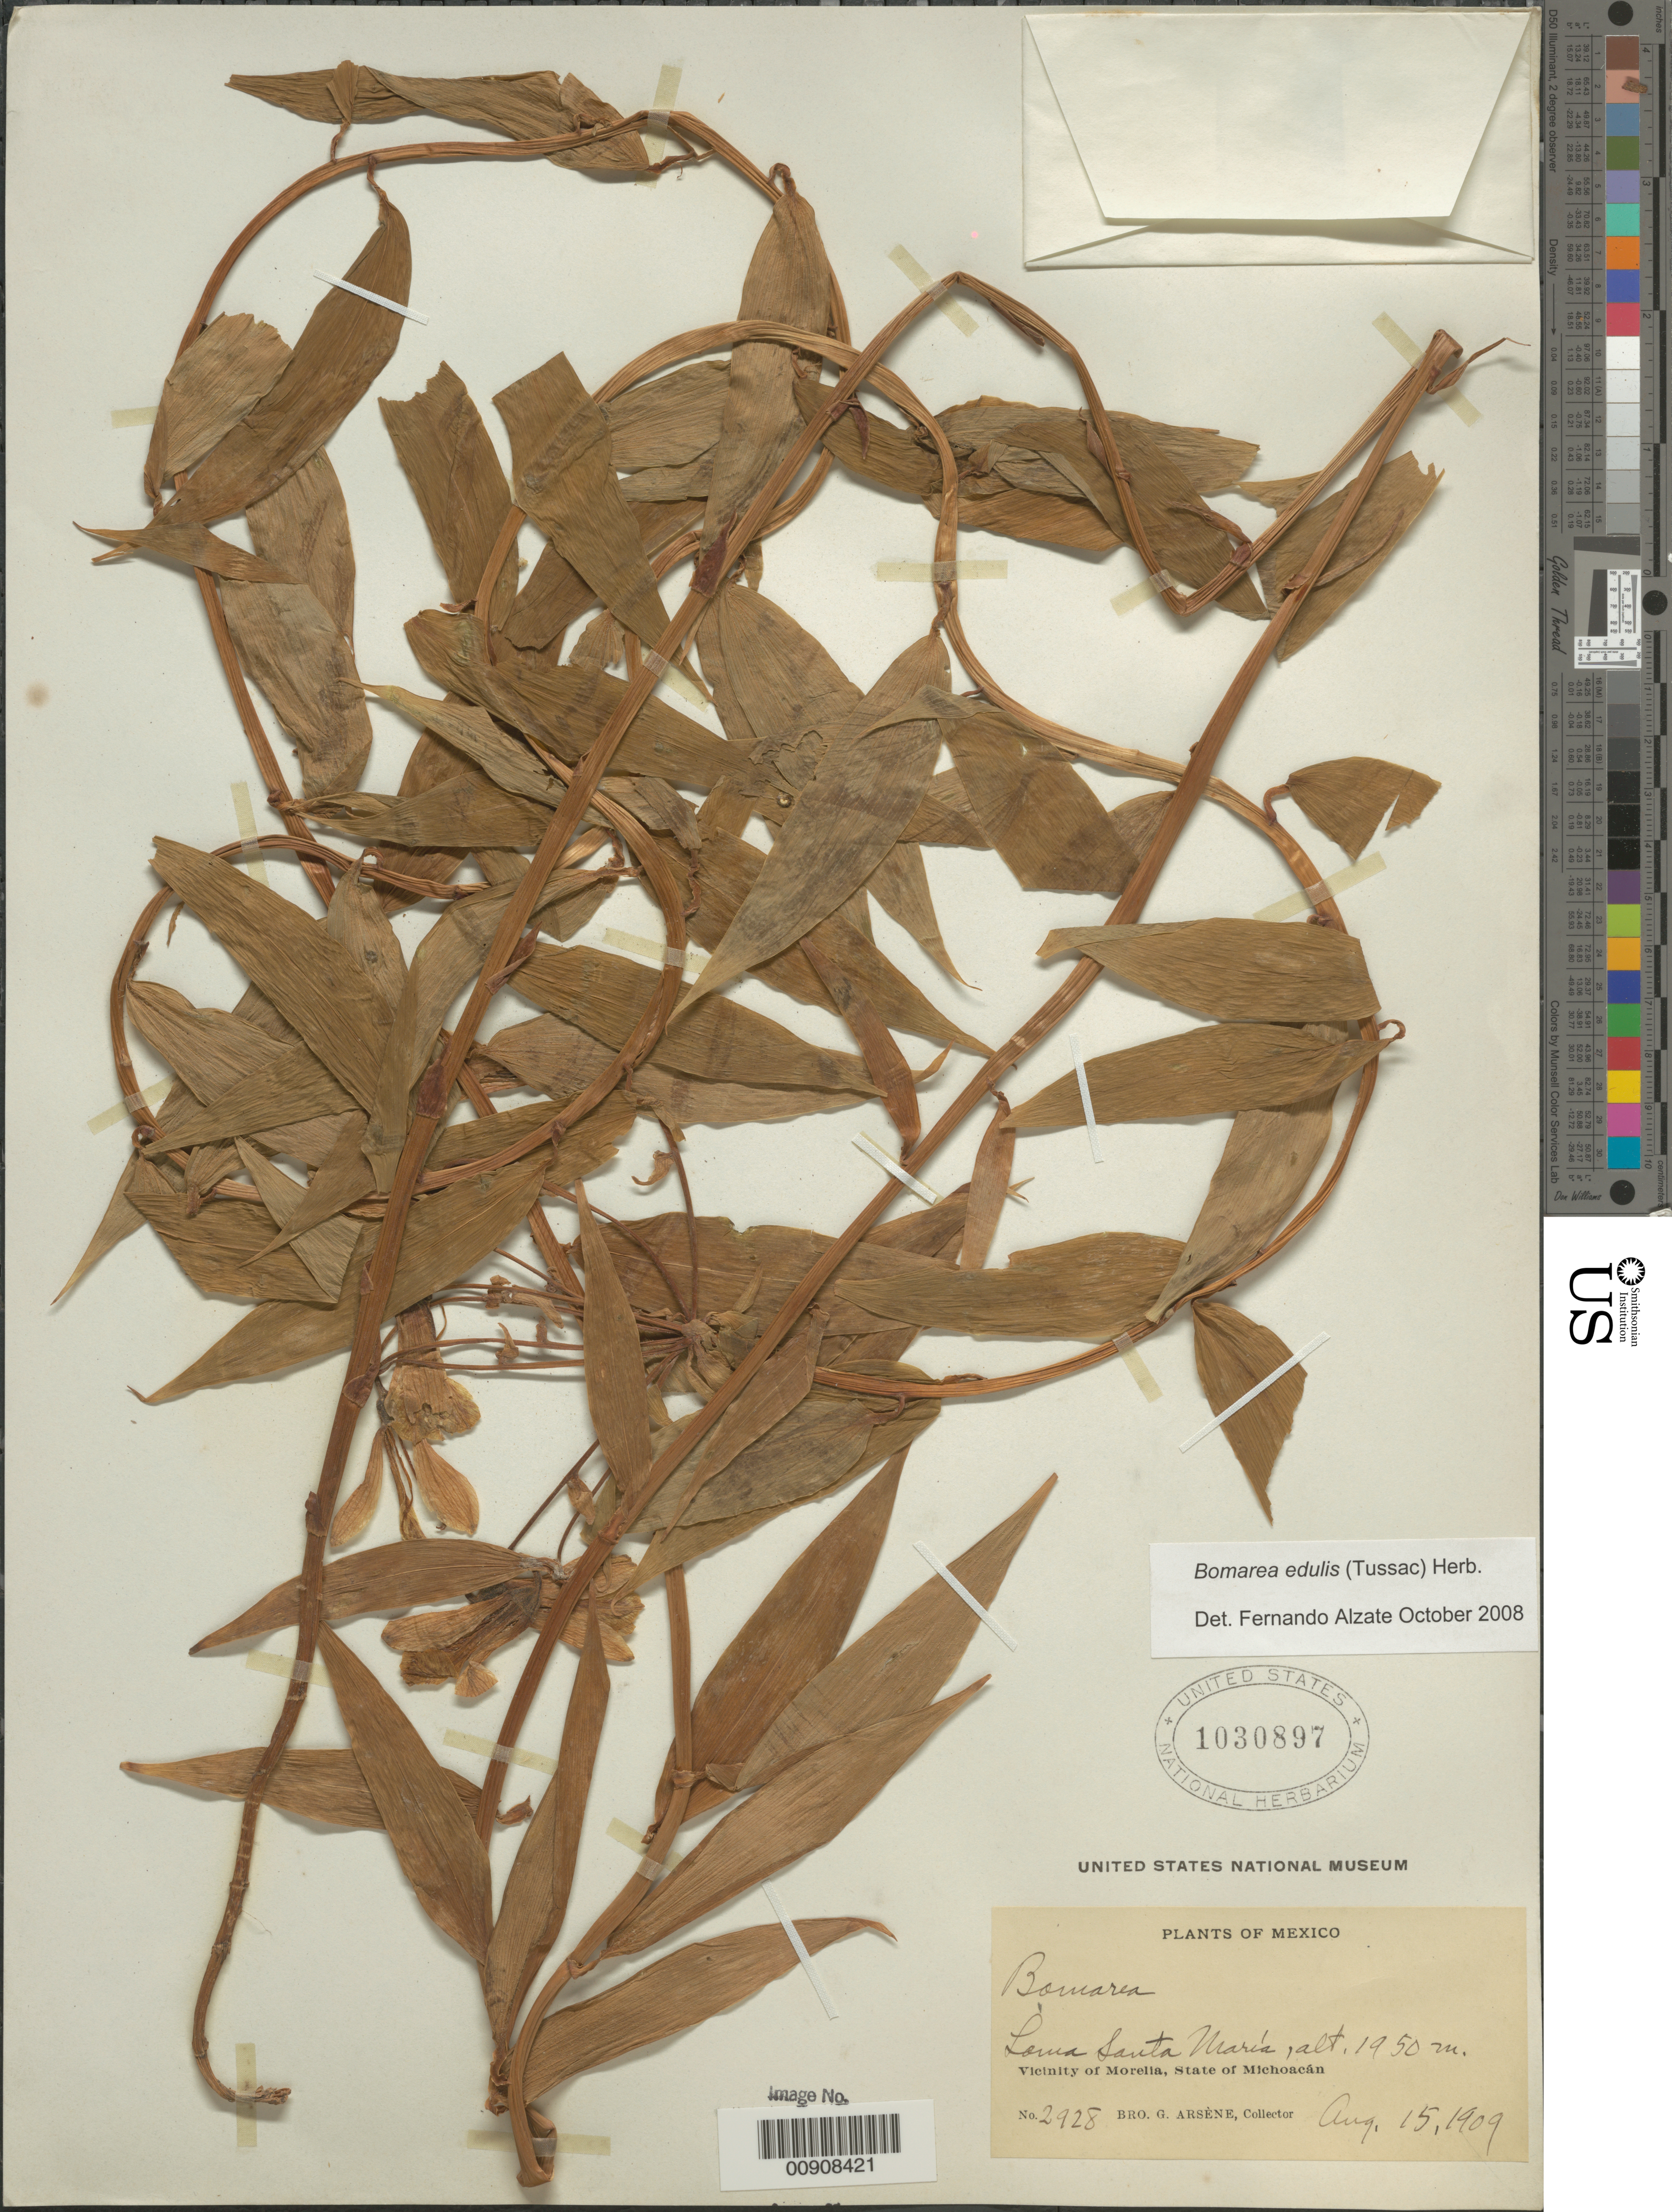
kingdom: Plantae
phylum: Tracheophyta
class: Liliopsida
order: Liliales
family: Alstroemeriaceae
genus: Bomarea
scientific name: Bomarea sp.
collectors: Bro. G. Arsène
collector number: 2928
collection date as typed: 15 Aug 1909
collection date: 1909-08-15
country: Mexico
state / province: Michoacán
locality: Loma Santa María. Vicinity of Morelia, State of Michoacán.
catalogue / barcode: US 1030897